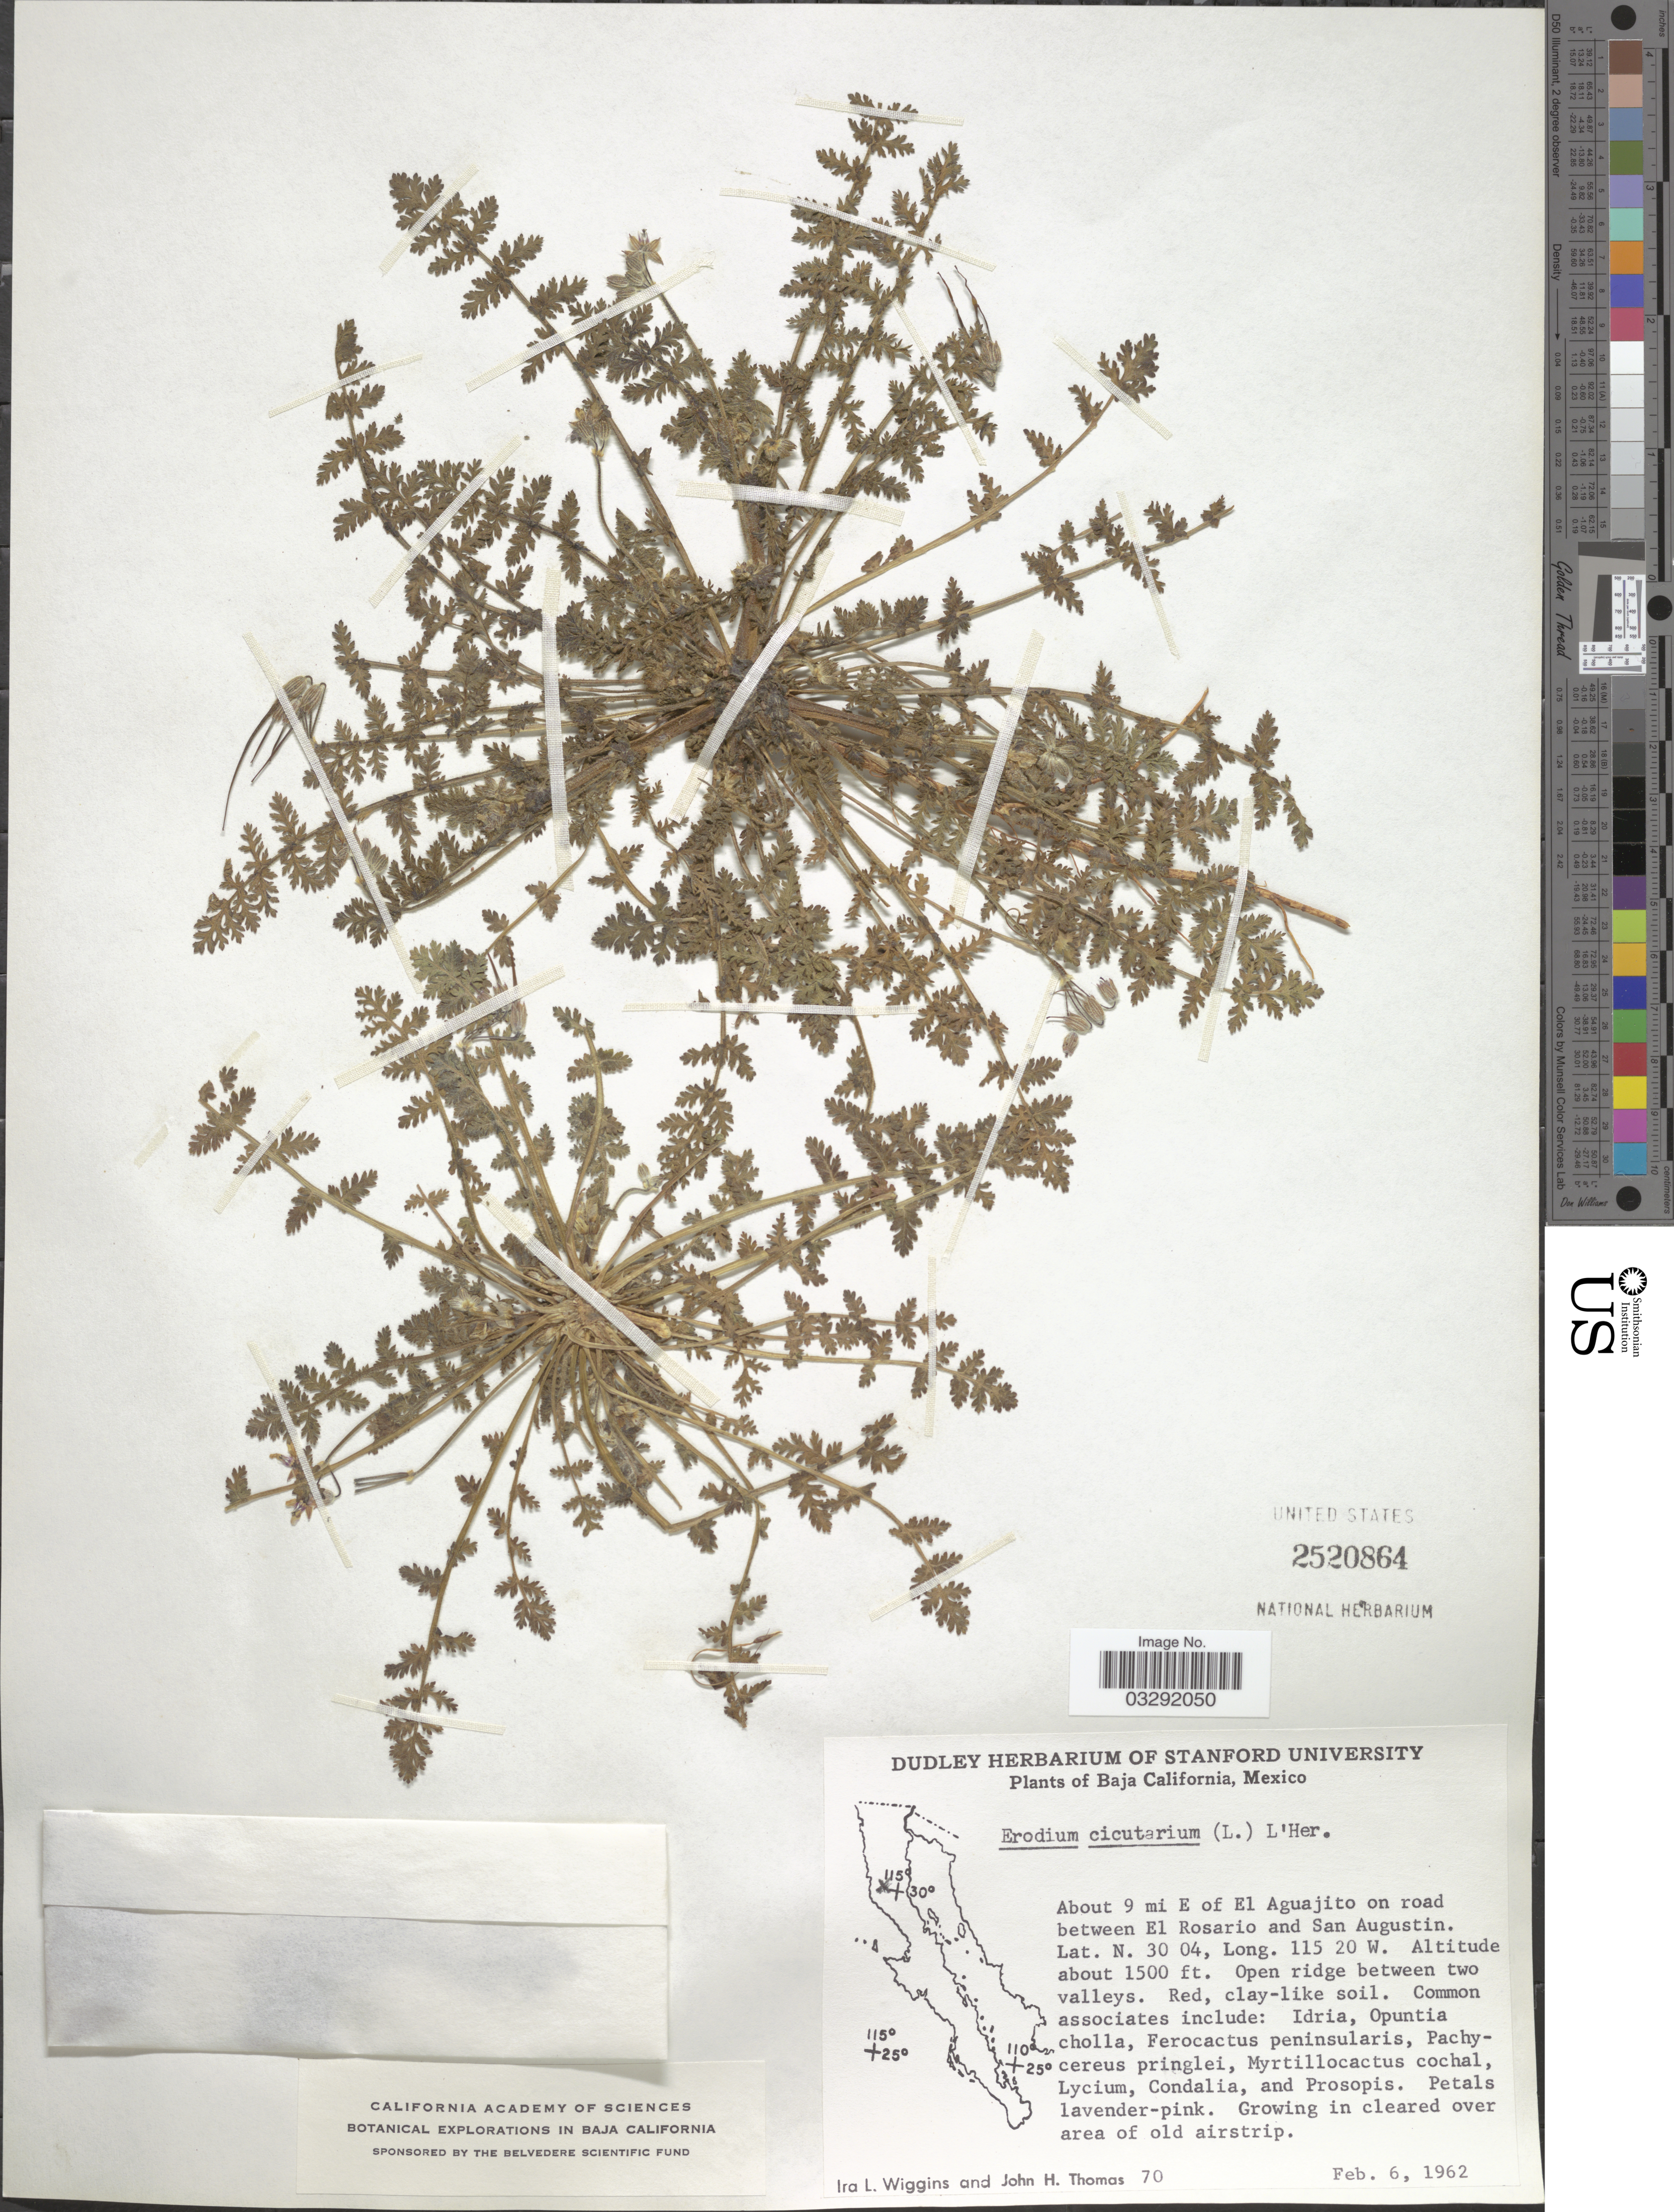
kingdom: Plantae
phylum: Tracheophyta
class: Magnoliopsida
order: Geraniales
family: Geraniaceae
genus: Erodium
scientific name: Erodium cicutarium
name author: (L.) L'Hér.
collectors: I. L. Wiggins & J. H. Thomas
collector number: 70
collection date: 1962-02-06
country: Mexico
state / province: Baja California Norte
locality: About 9 mi E of El Aguajito on road between El Rosario and San Augustin.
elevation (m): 457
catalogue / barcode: US 2520864